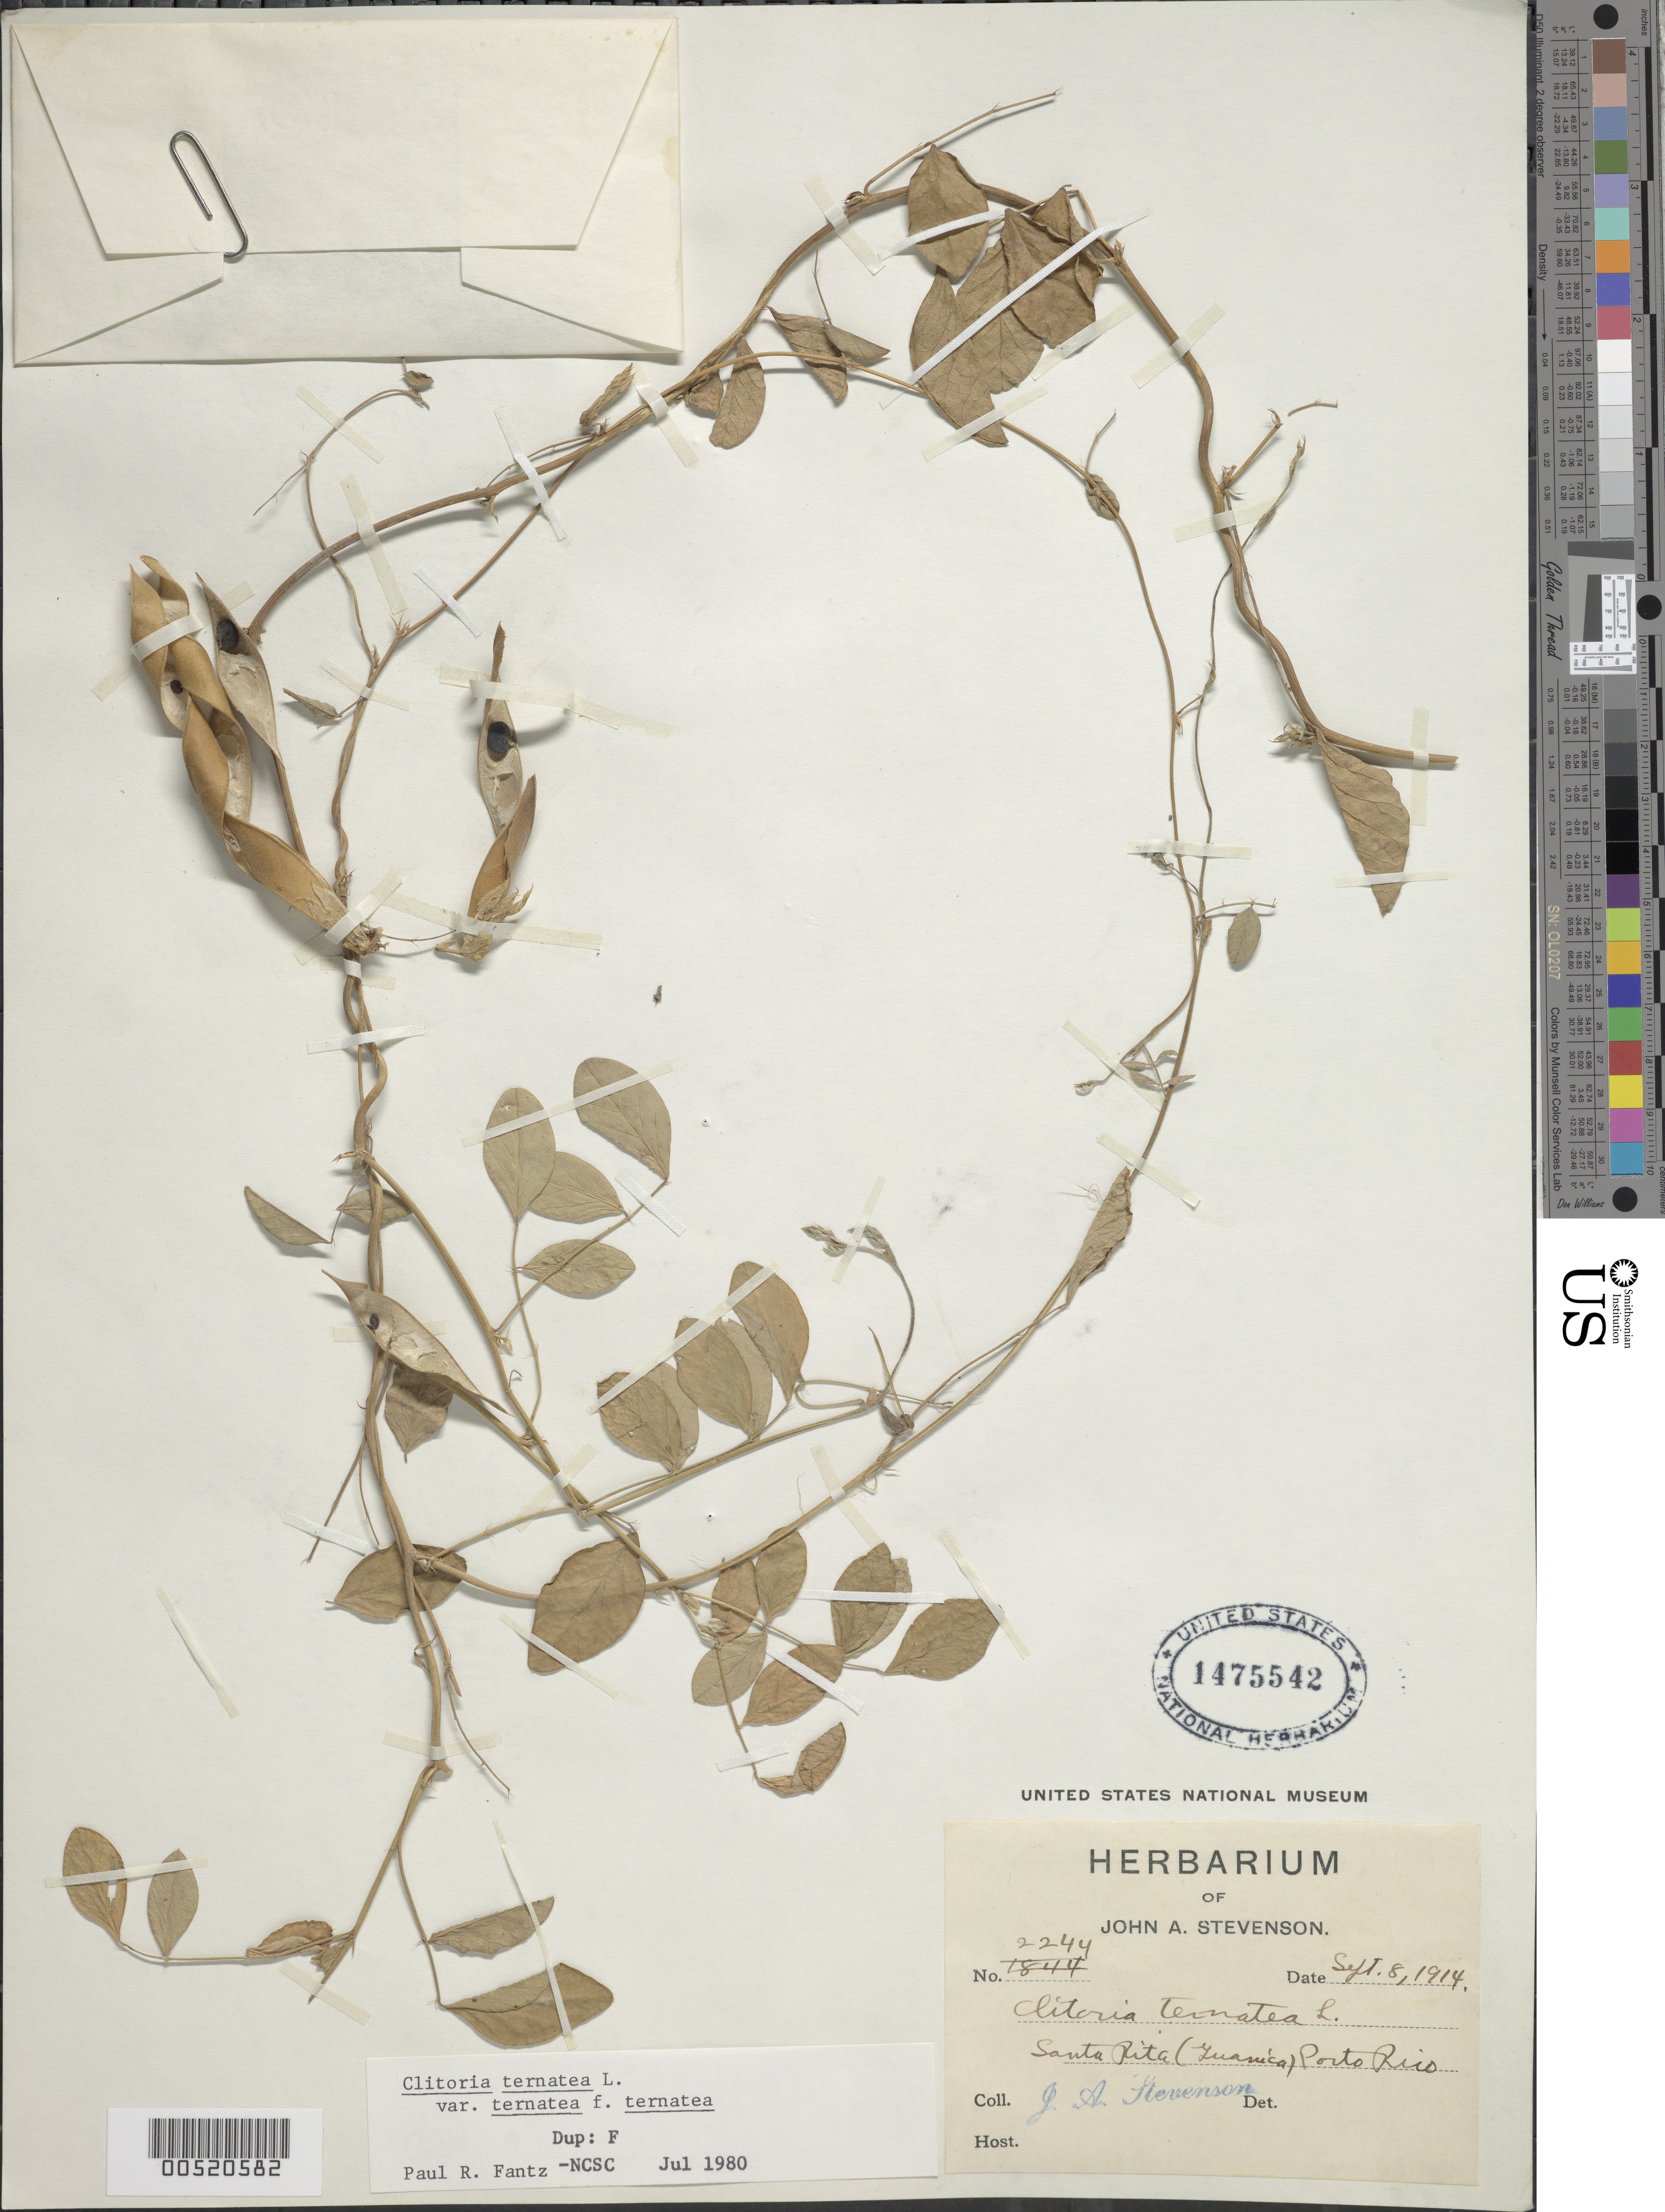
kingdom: Plantae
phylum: Tracheophyta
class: Magnoliopsida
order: Fabales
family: Fabaceae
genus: Clitoria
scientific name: Clitoria ternatea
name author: L.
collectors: J. Stevenson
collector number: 2244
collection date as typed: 08 Sep 1914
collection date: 1914-09-08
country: Puerto Rico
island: Greater Antilles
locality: Santa Rita (Guanica).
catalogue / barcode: US 1475542